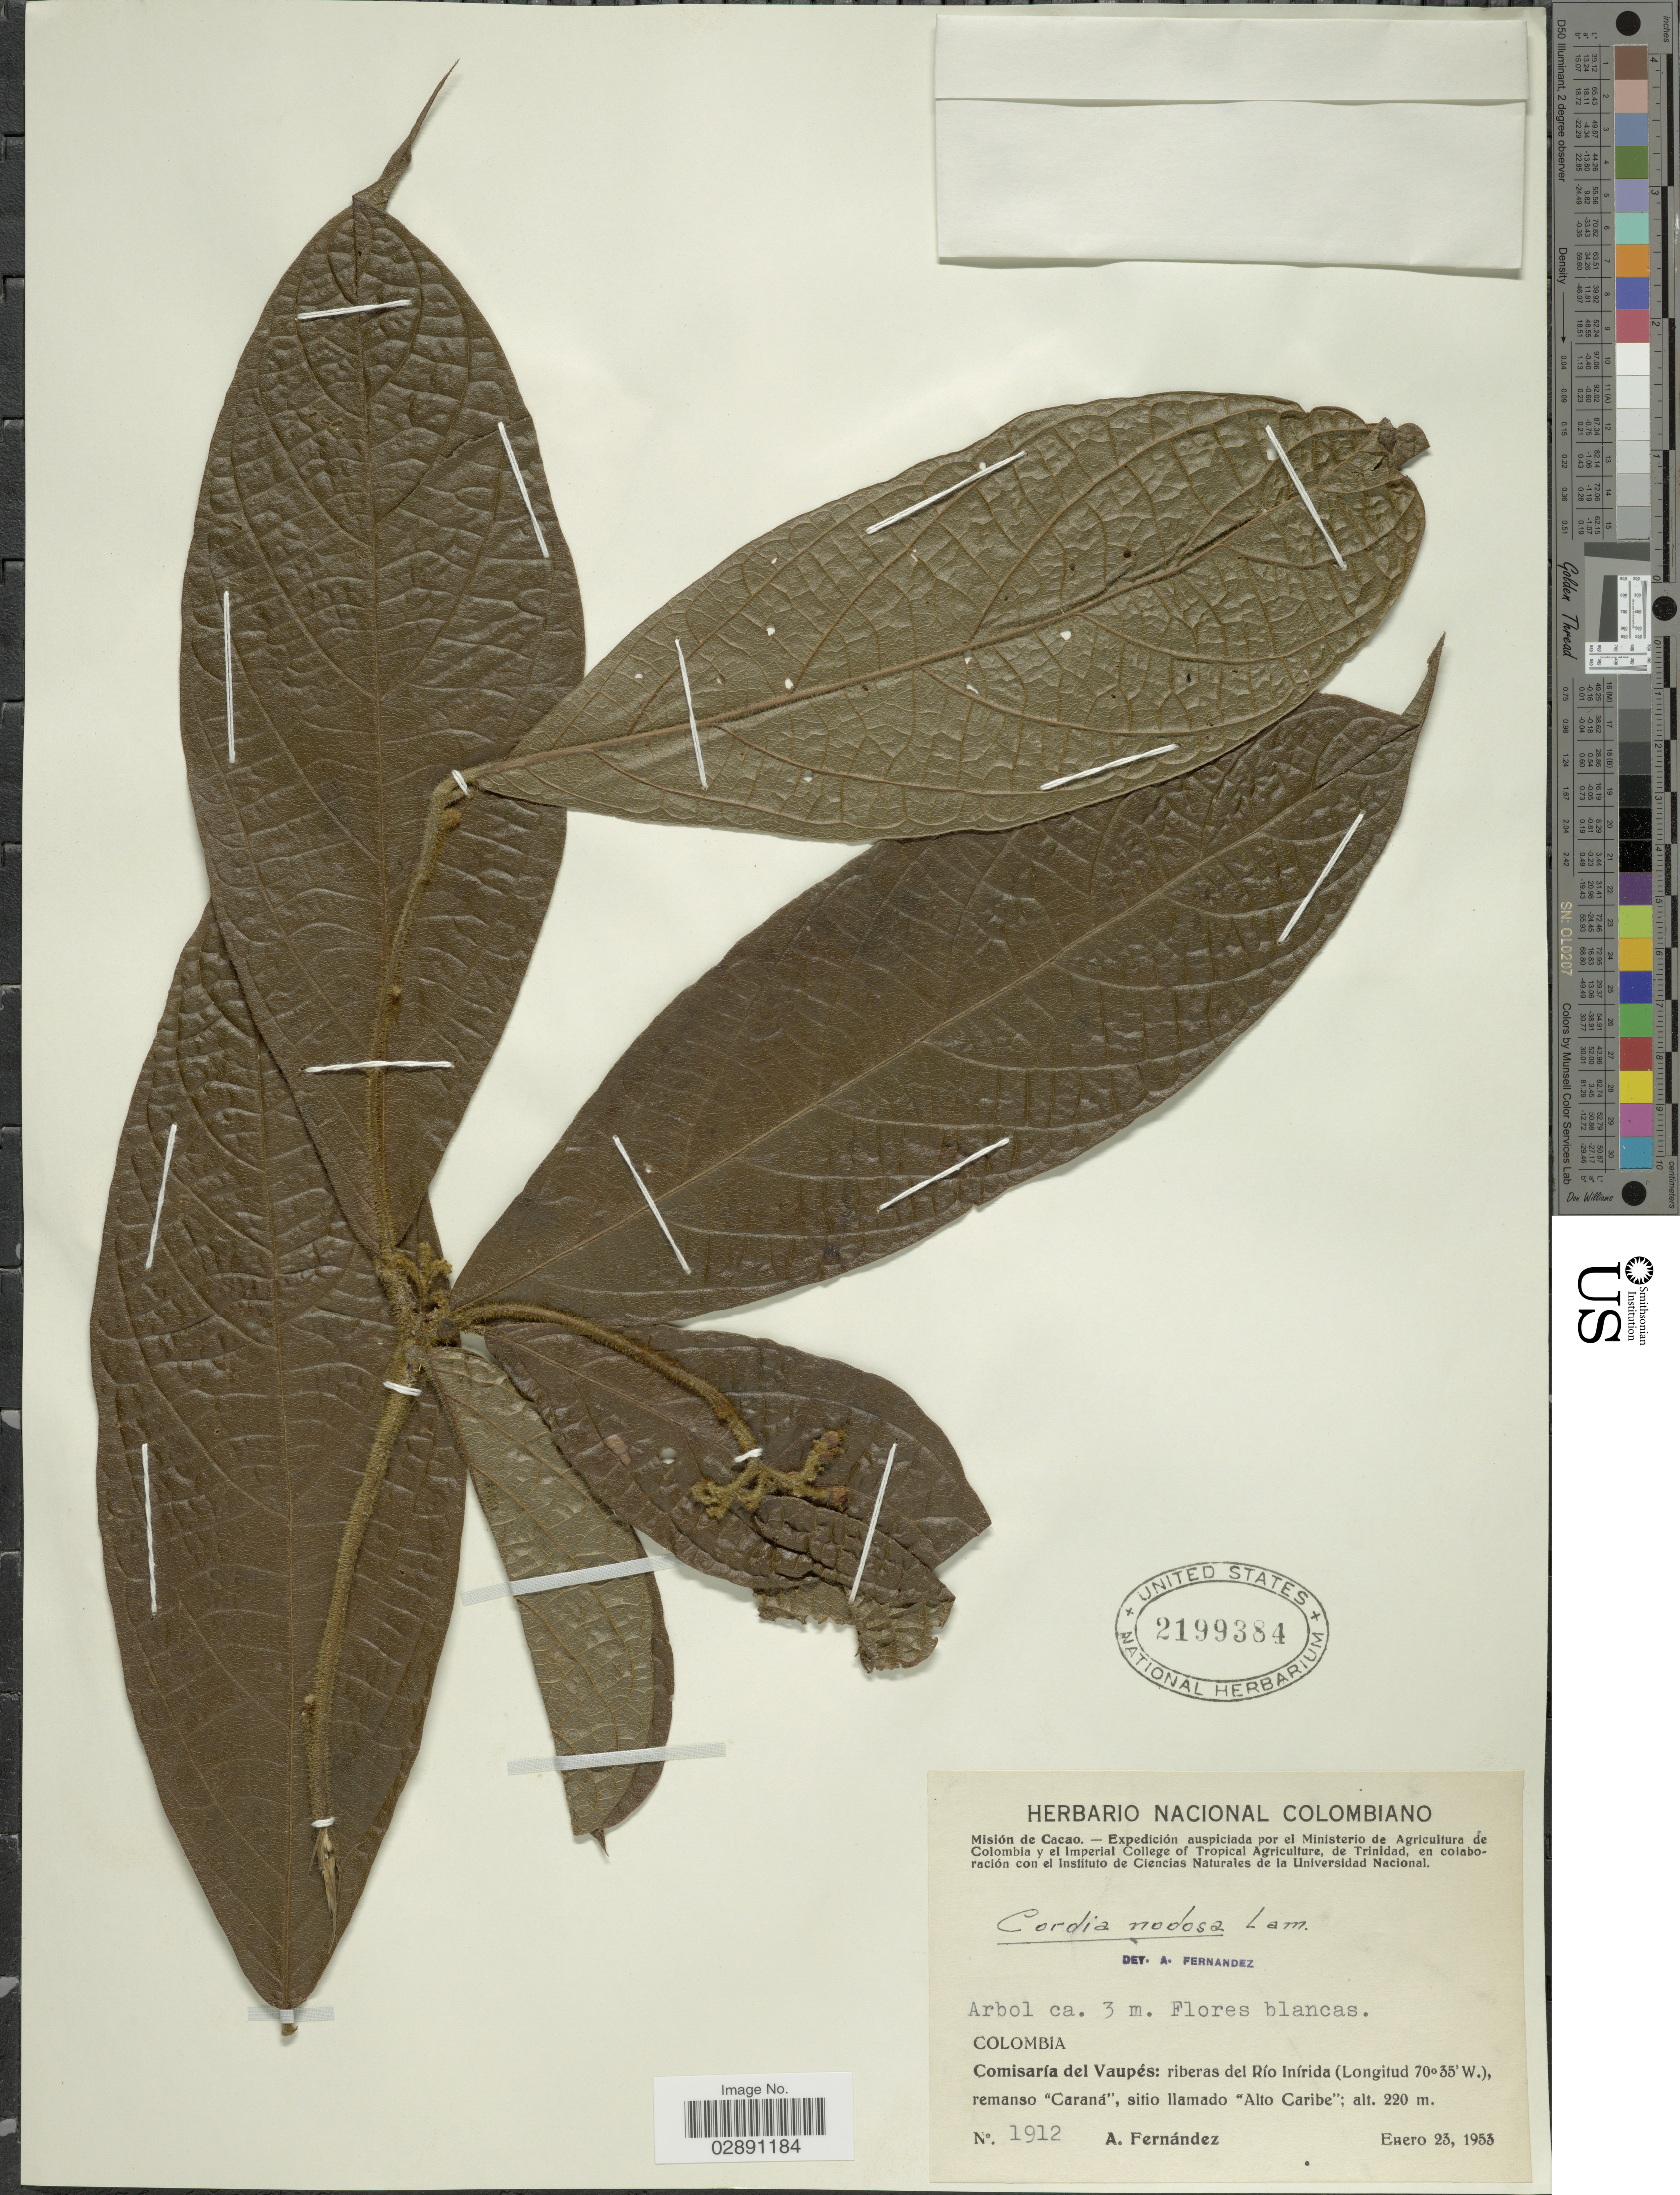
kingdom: Plantae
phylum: Tracheophyta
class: Magnoliopsida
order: Boraginales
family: Cordiaceae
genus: Cordia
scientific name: Cordia nodosa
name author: Lam.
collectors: A. Fernández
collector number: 1912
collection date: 1953-01-23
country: Colombia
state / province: Vaupés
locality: Comisaría del Vaupés: riveras del Río Inírida, remanso "Caraná", sitio llamado "Alto Caribe".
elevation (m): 220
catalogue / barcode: US 2199384